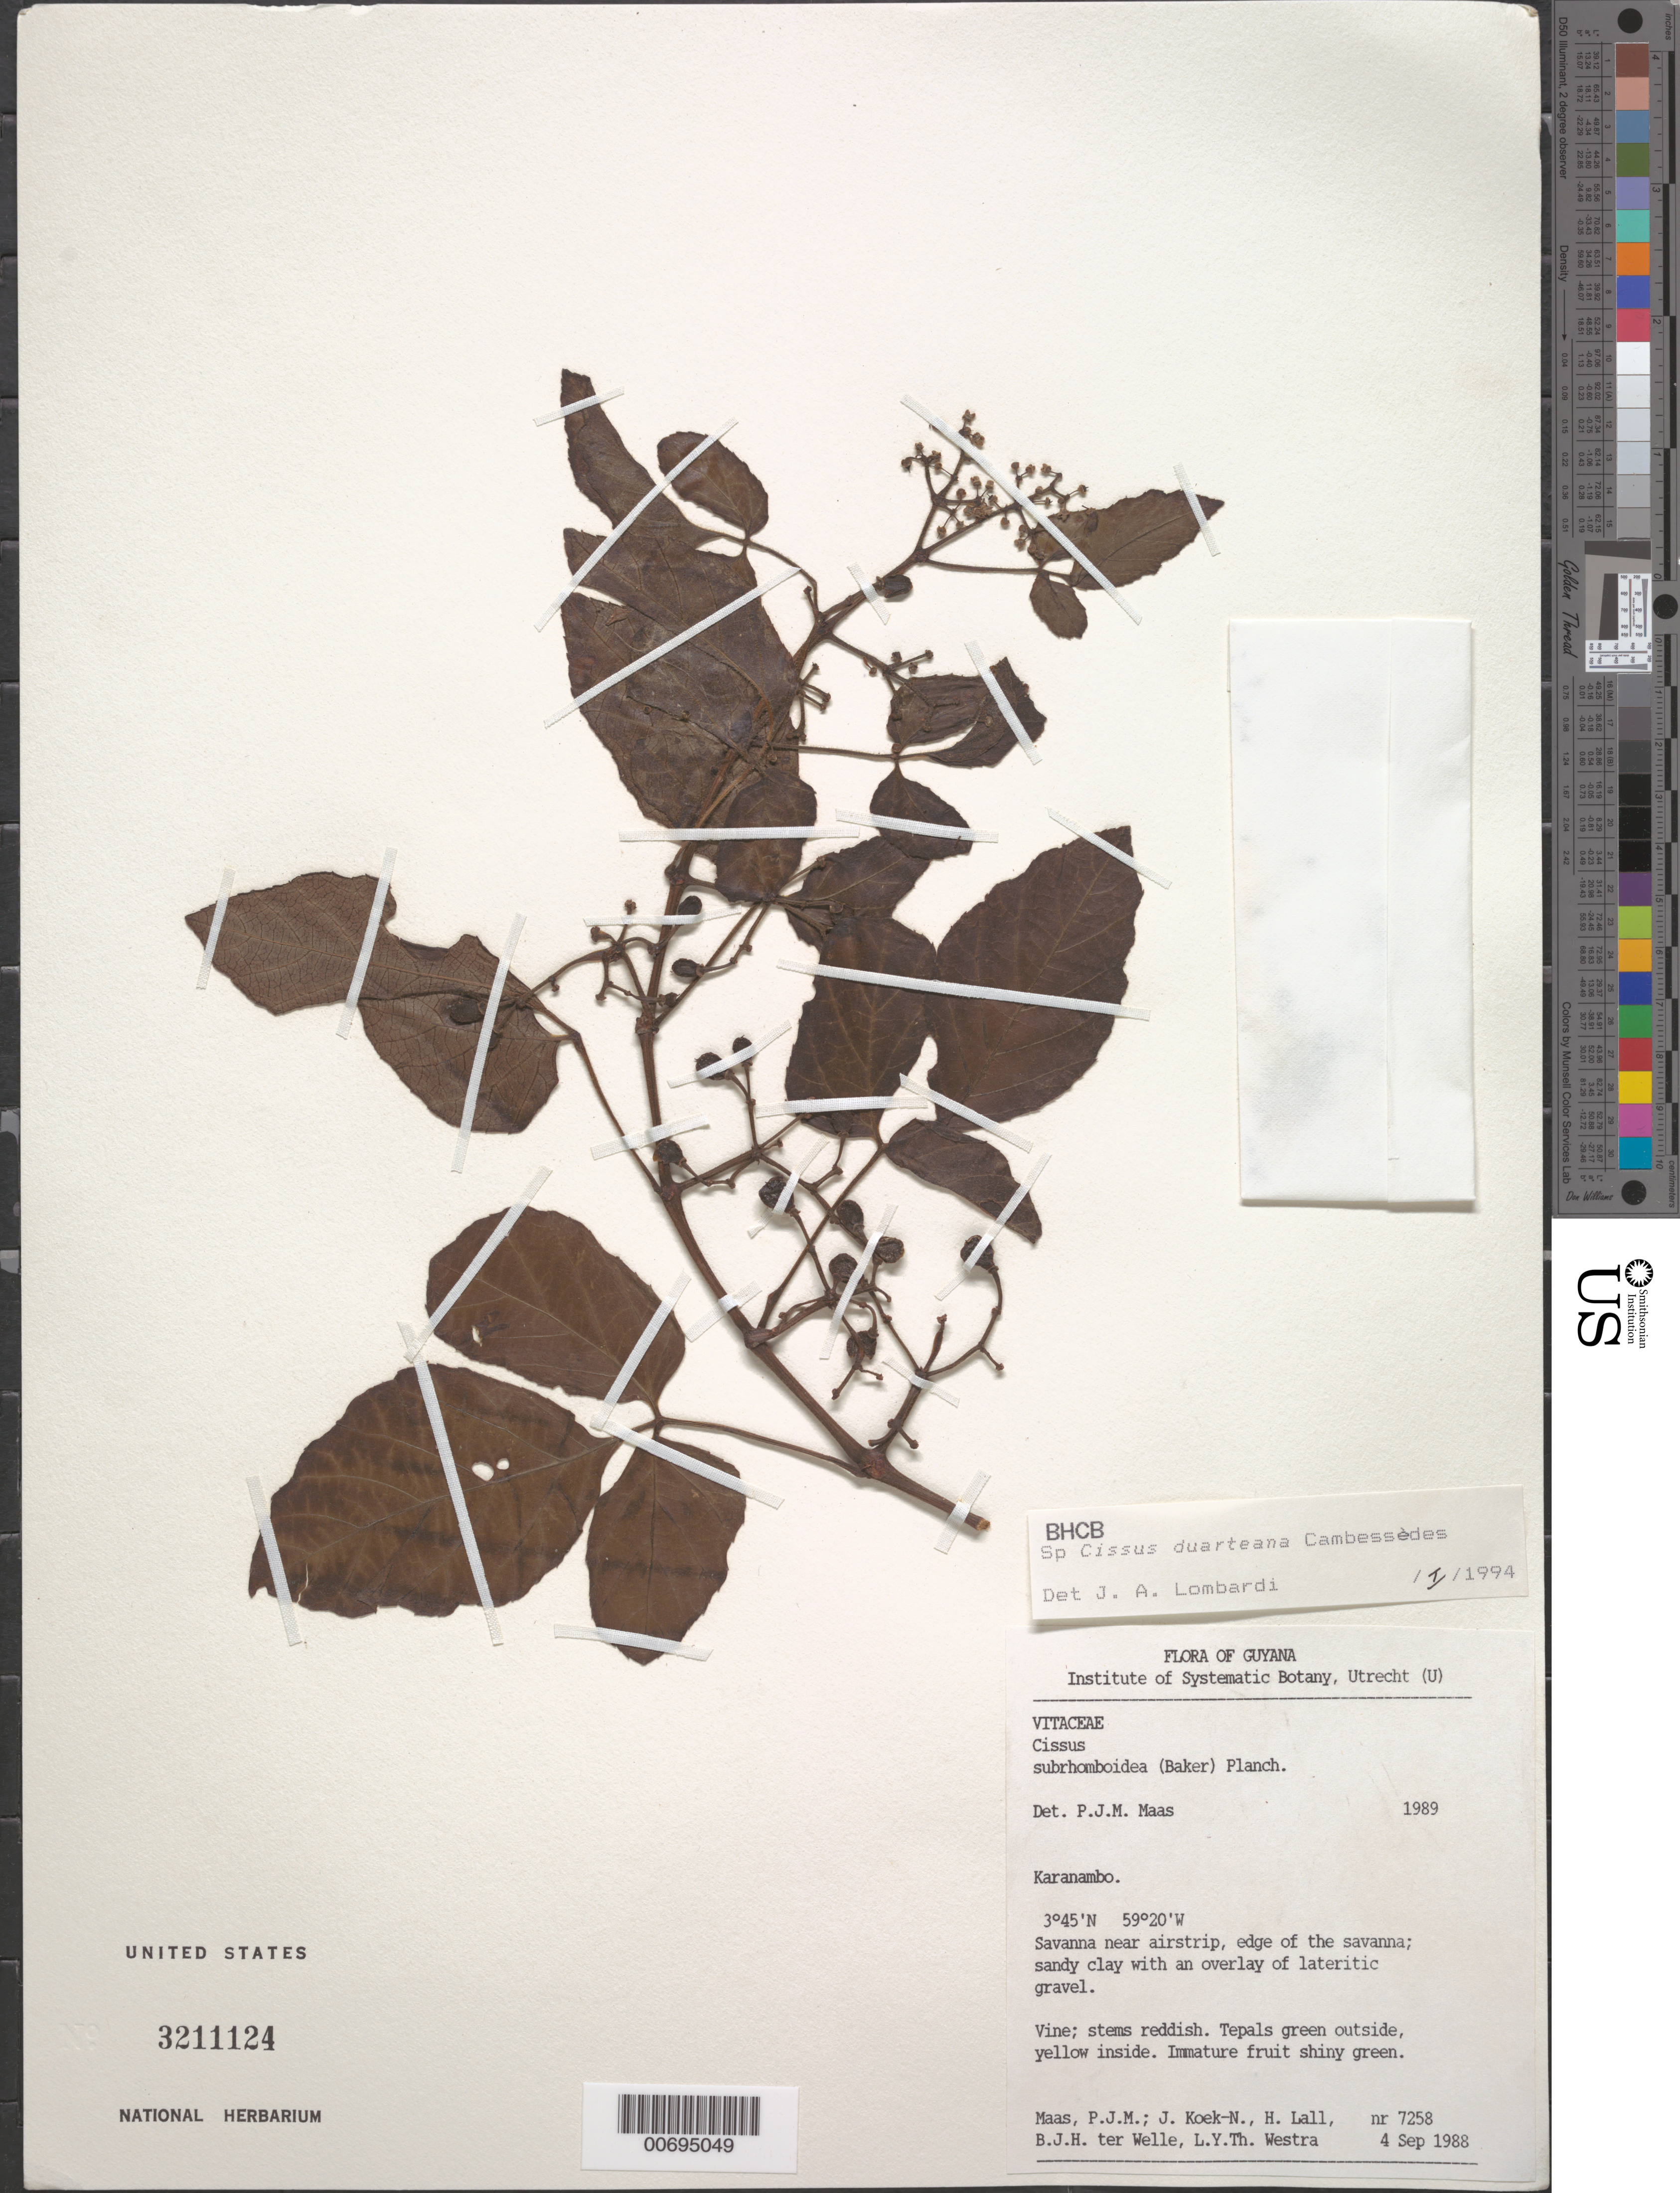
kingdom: Plantae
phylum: Tracheophyta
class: Magnoliopsida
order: Vitales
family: Vitaceae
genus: Cissus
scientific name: Cissus duarteana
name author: Cambess.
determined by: Lombardi, Julio A.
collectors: P. Maas, J. Koek-Noorman, H. Lall, B. Welle & L. Y. T. Westra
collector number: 7258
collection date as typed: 4-Sep-88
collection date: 1988-09-04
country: Guyana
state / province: U. Takutu-U. Essequibo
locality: Karanambo, savanna near airstrip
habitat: Savanna near airstrip, sandy clay with lateritic gravel overlay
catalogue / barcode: US 3211124